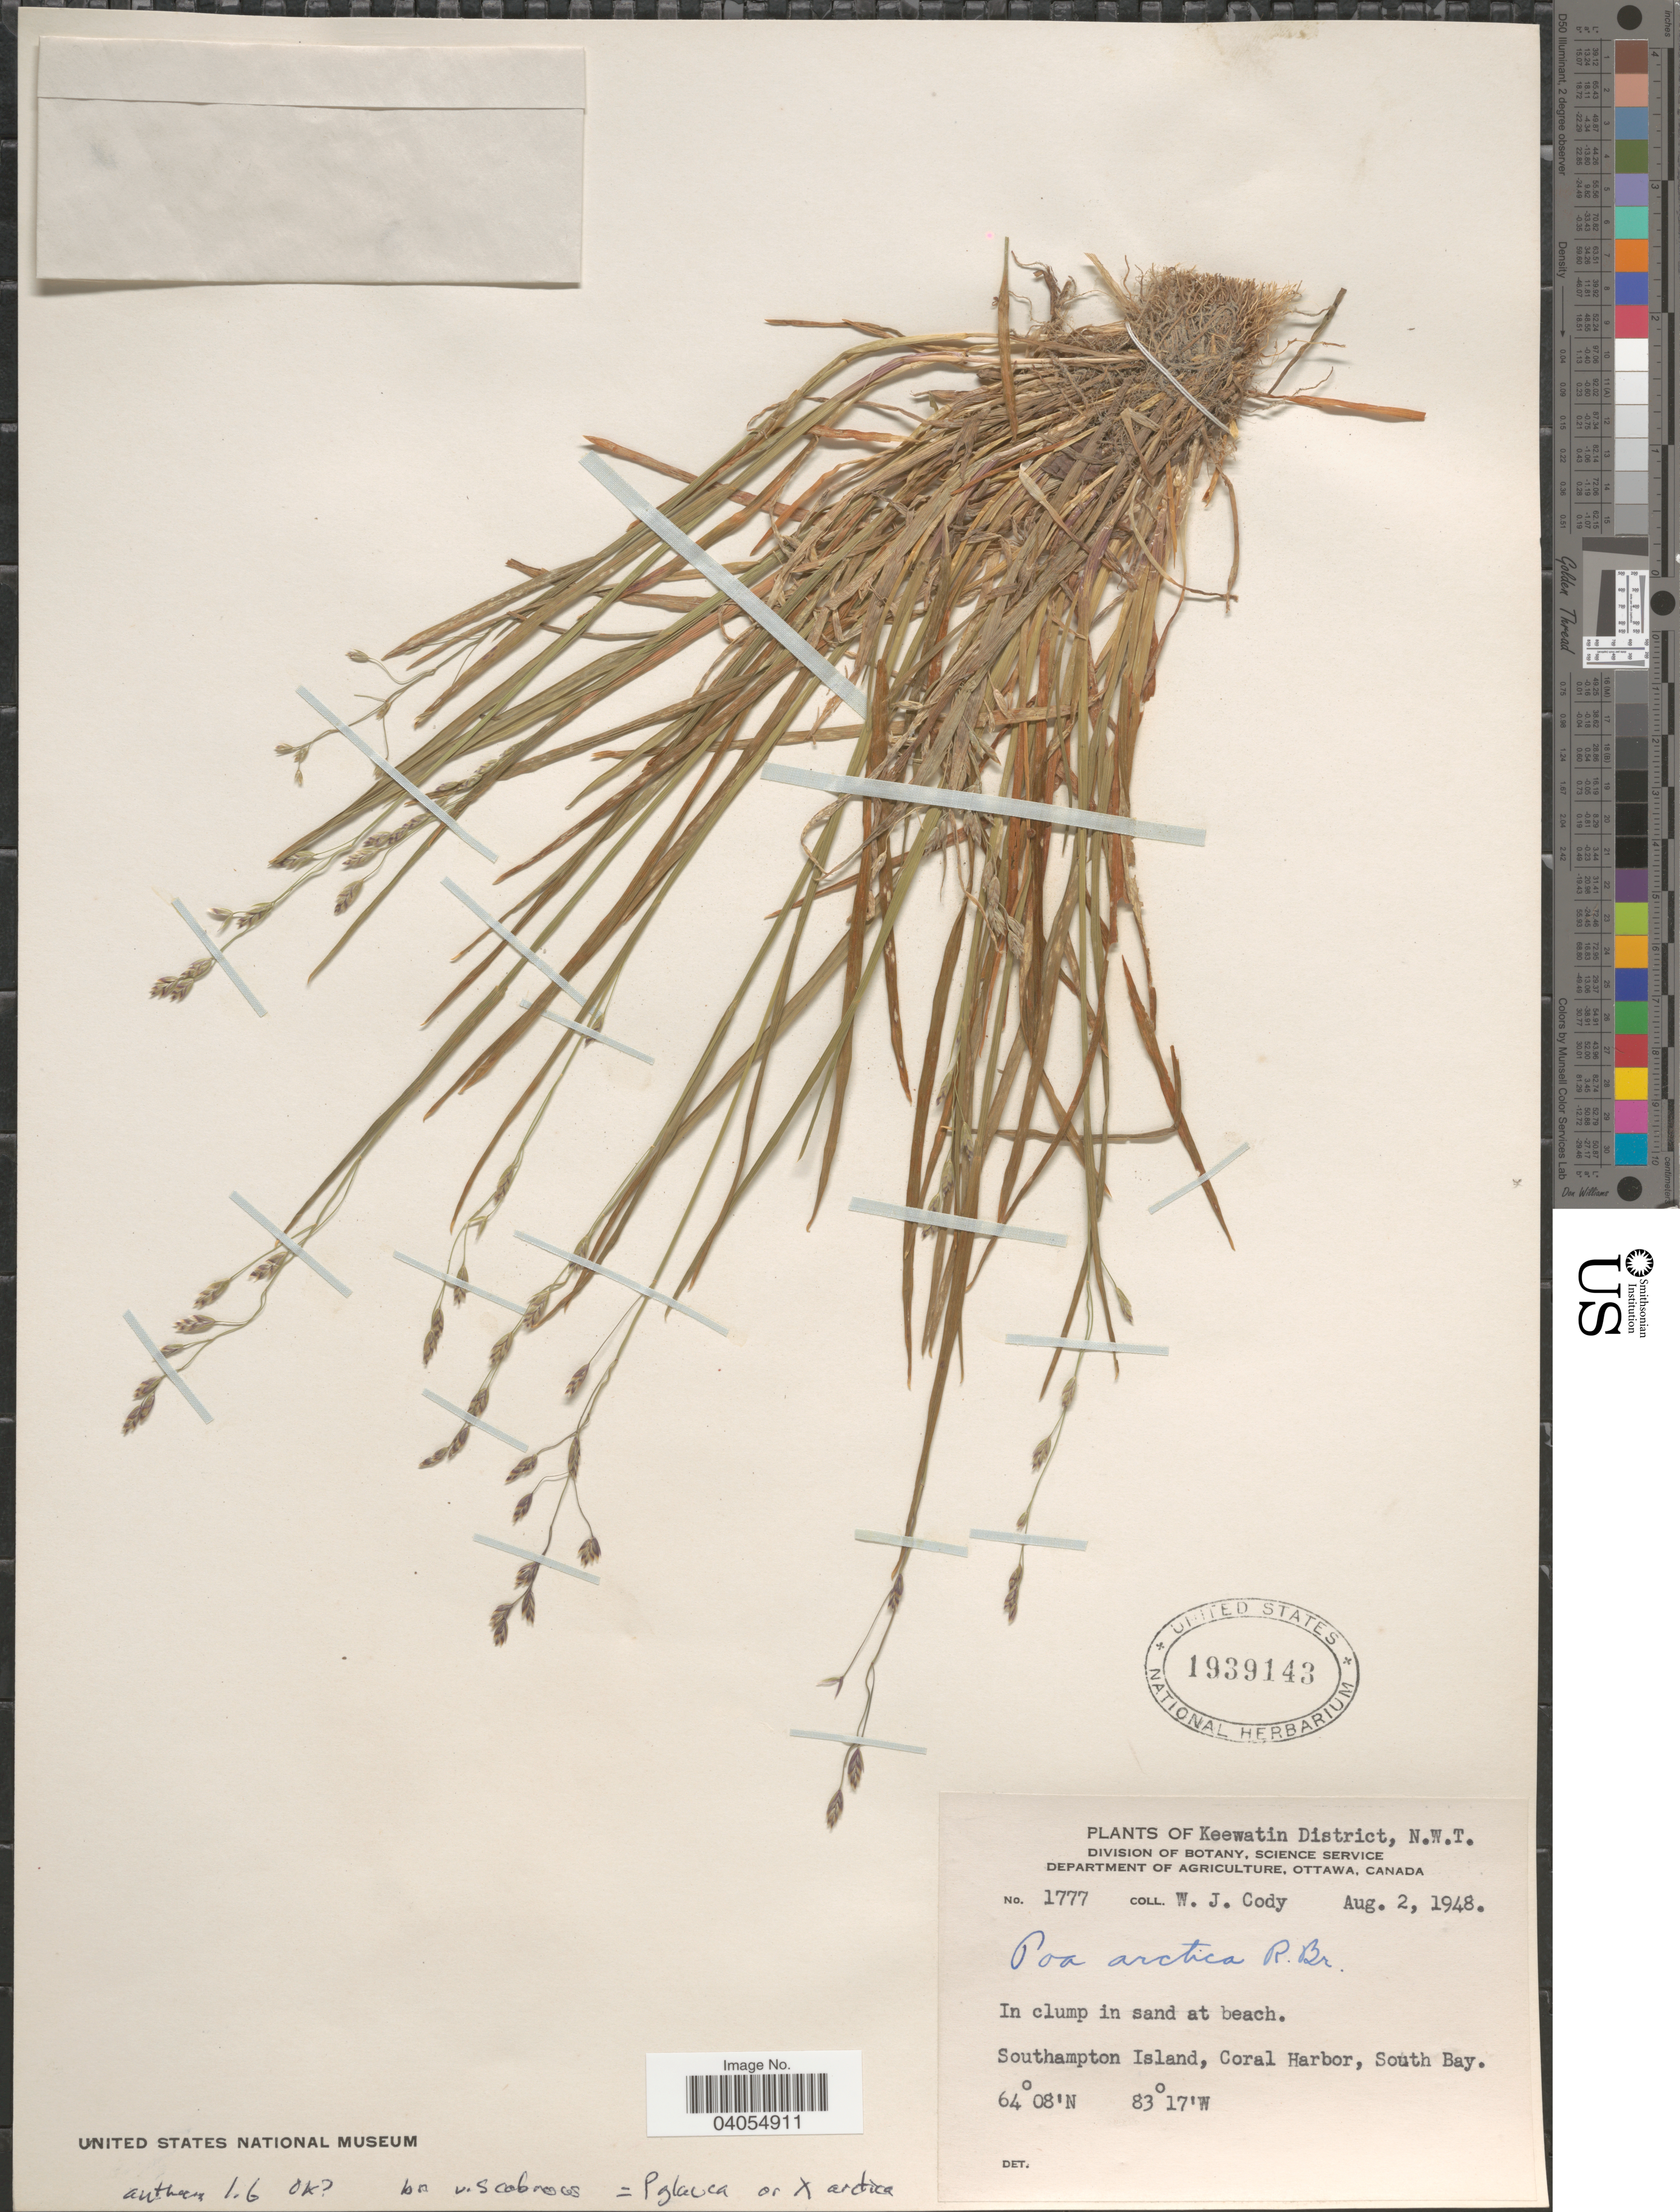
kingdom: Plantae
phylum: Tracheophyta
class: Liliopsida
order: Poales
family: Poaceae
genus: Poa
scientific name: Poa arctica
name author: R. Br.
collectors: W. Cody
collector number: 1777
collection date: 1948-08-02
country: Canada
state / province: Northwest Territories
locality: Keewatin District. Southampton Island, Coral Harbor, South Bay.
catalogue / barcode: US 1939143